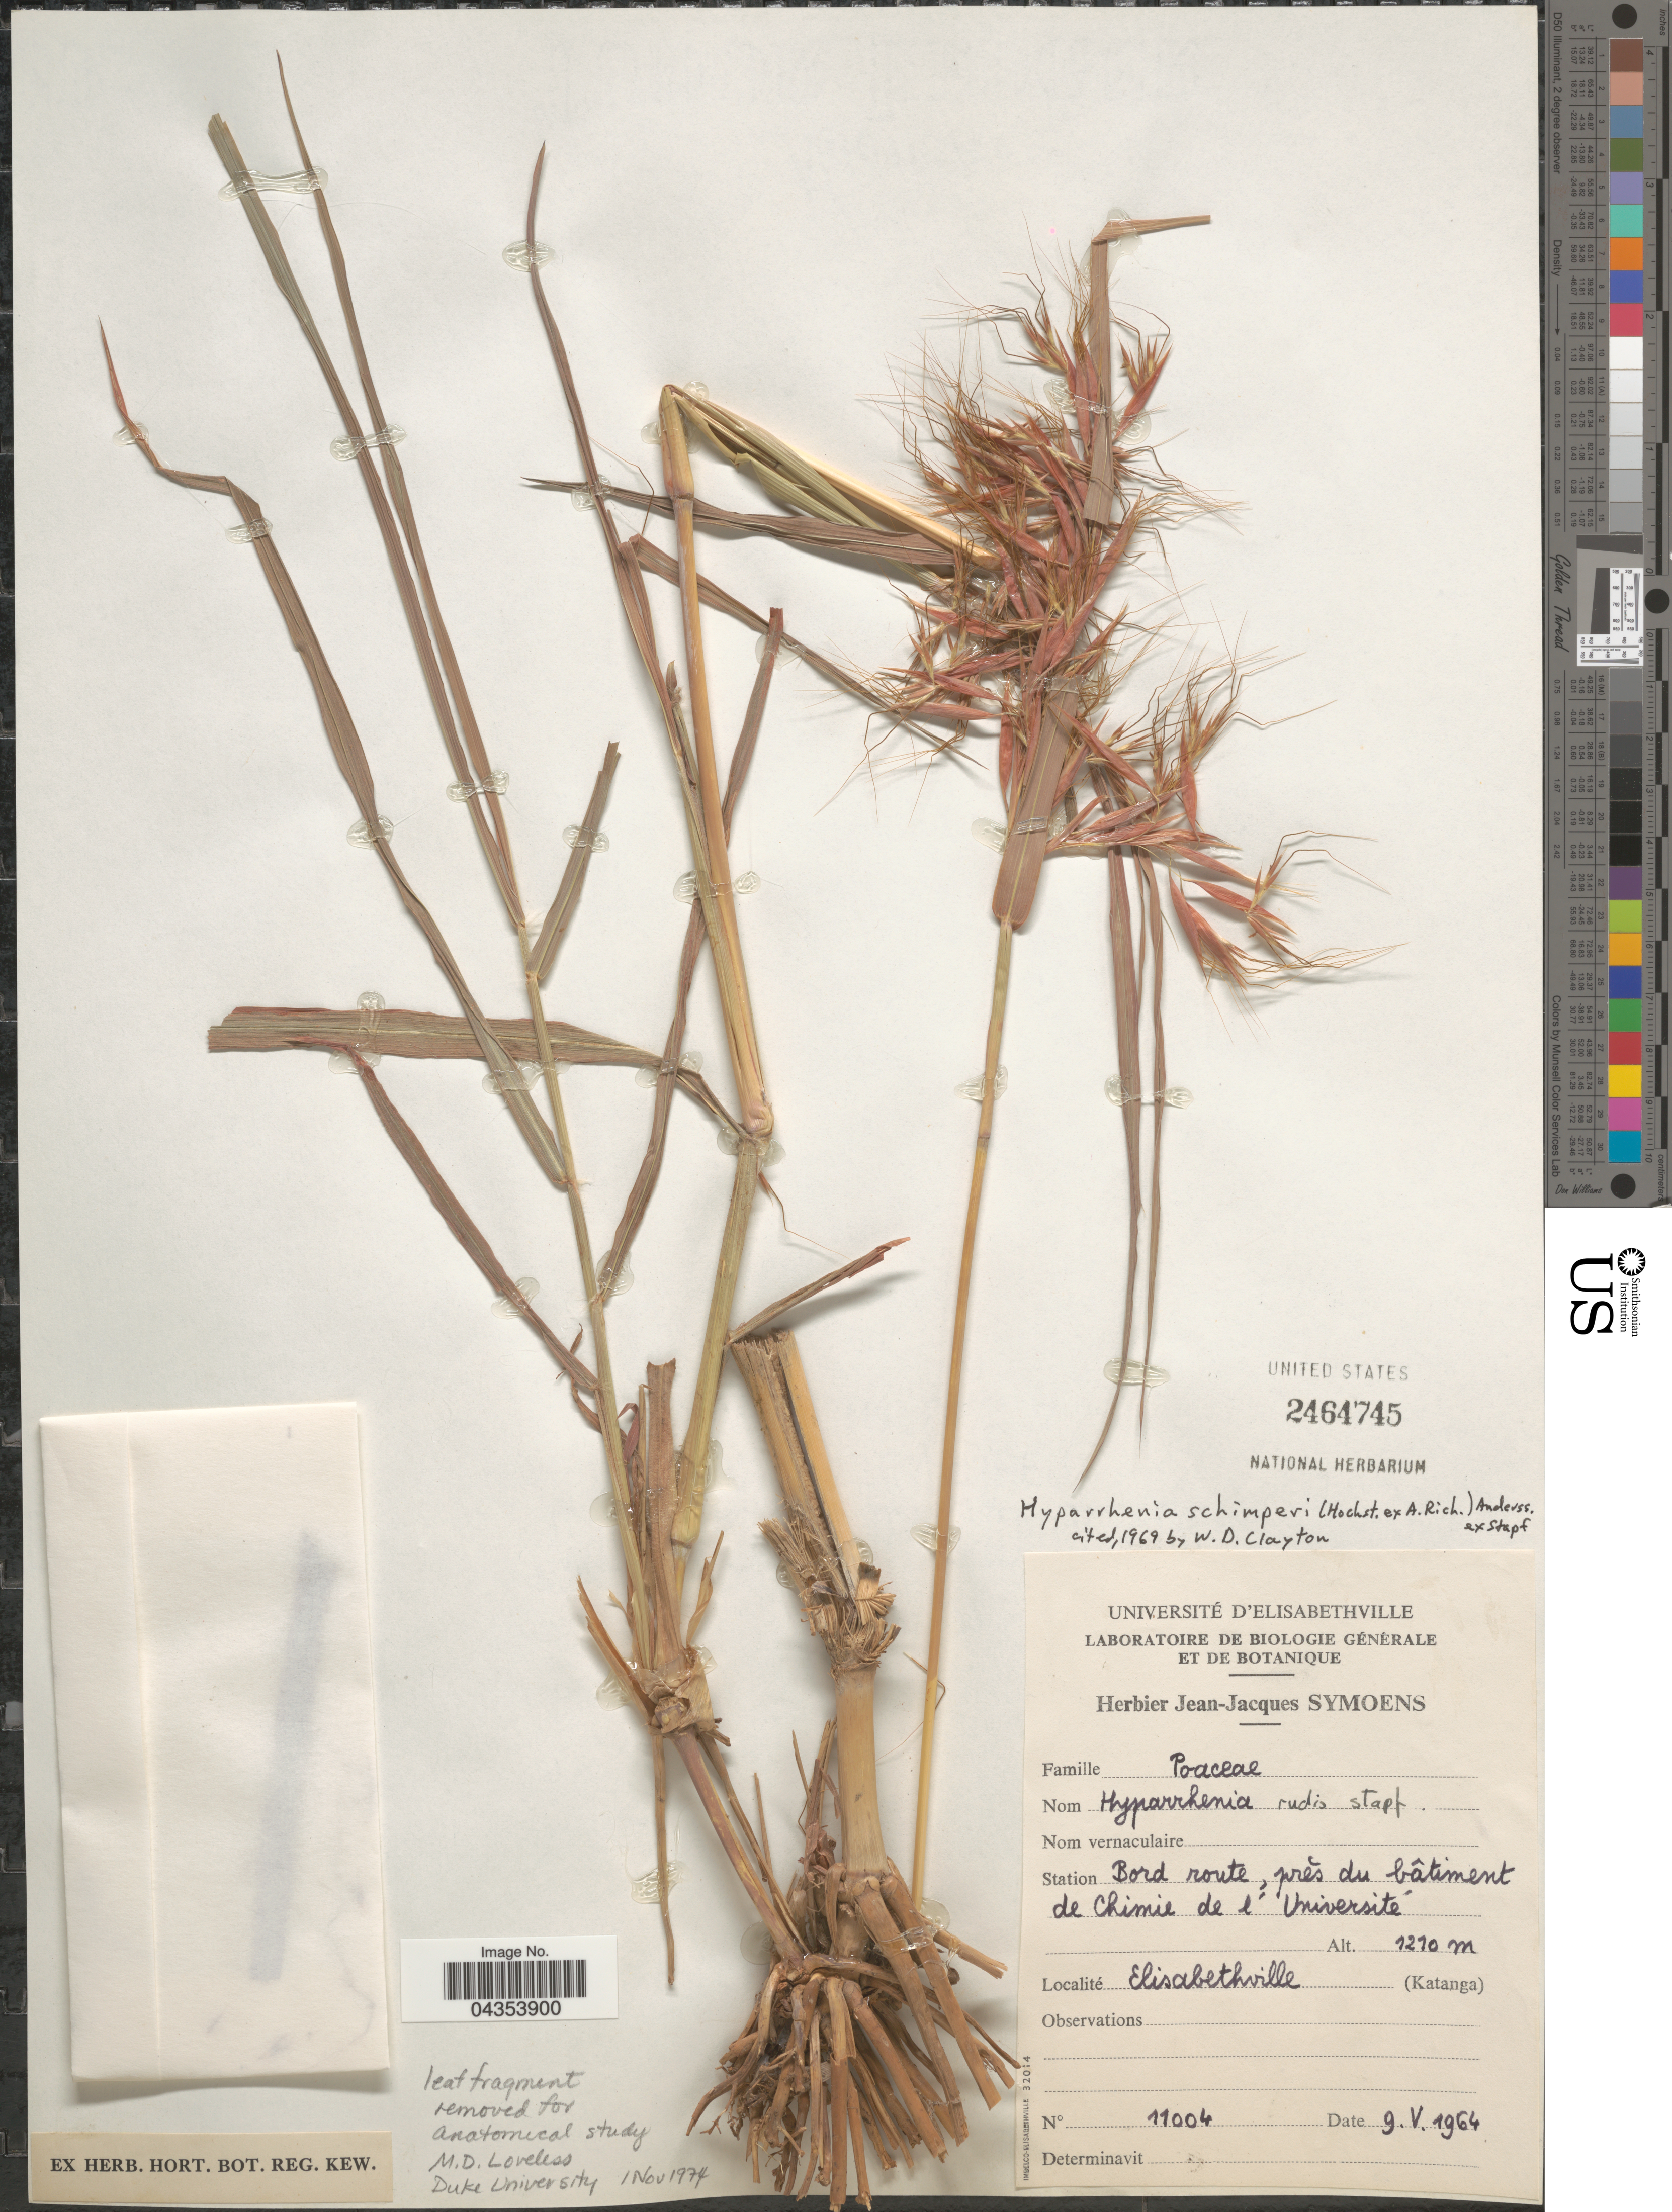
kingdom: Plantae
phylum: Tracheophyta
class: Liliopsida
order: Poales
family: Poaceae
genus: Hyparrhenia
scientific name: Hyparrhenia schimperi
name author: (Hochst. ex A. Rich.) Andersson ex Stapf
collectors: ex herb. Jean-Jacques Symoens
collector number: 11004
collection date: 1964-05-09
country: Congo, Democratic Republic of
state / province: Haut-Katanga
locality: Station Bord route, pres du bâtiment de Chimie de l'Universite. Elisabethville.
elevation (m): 1210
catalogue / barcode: US 2464745